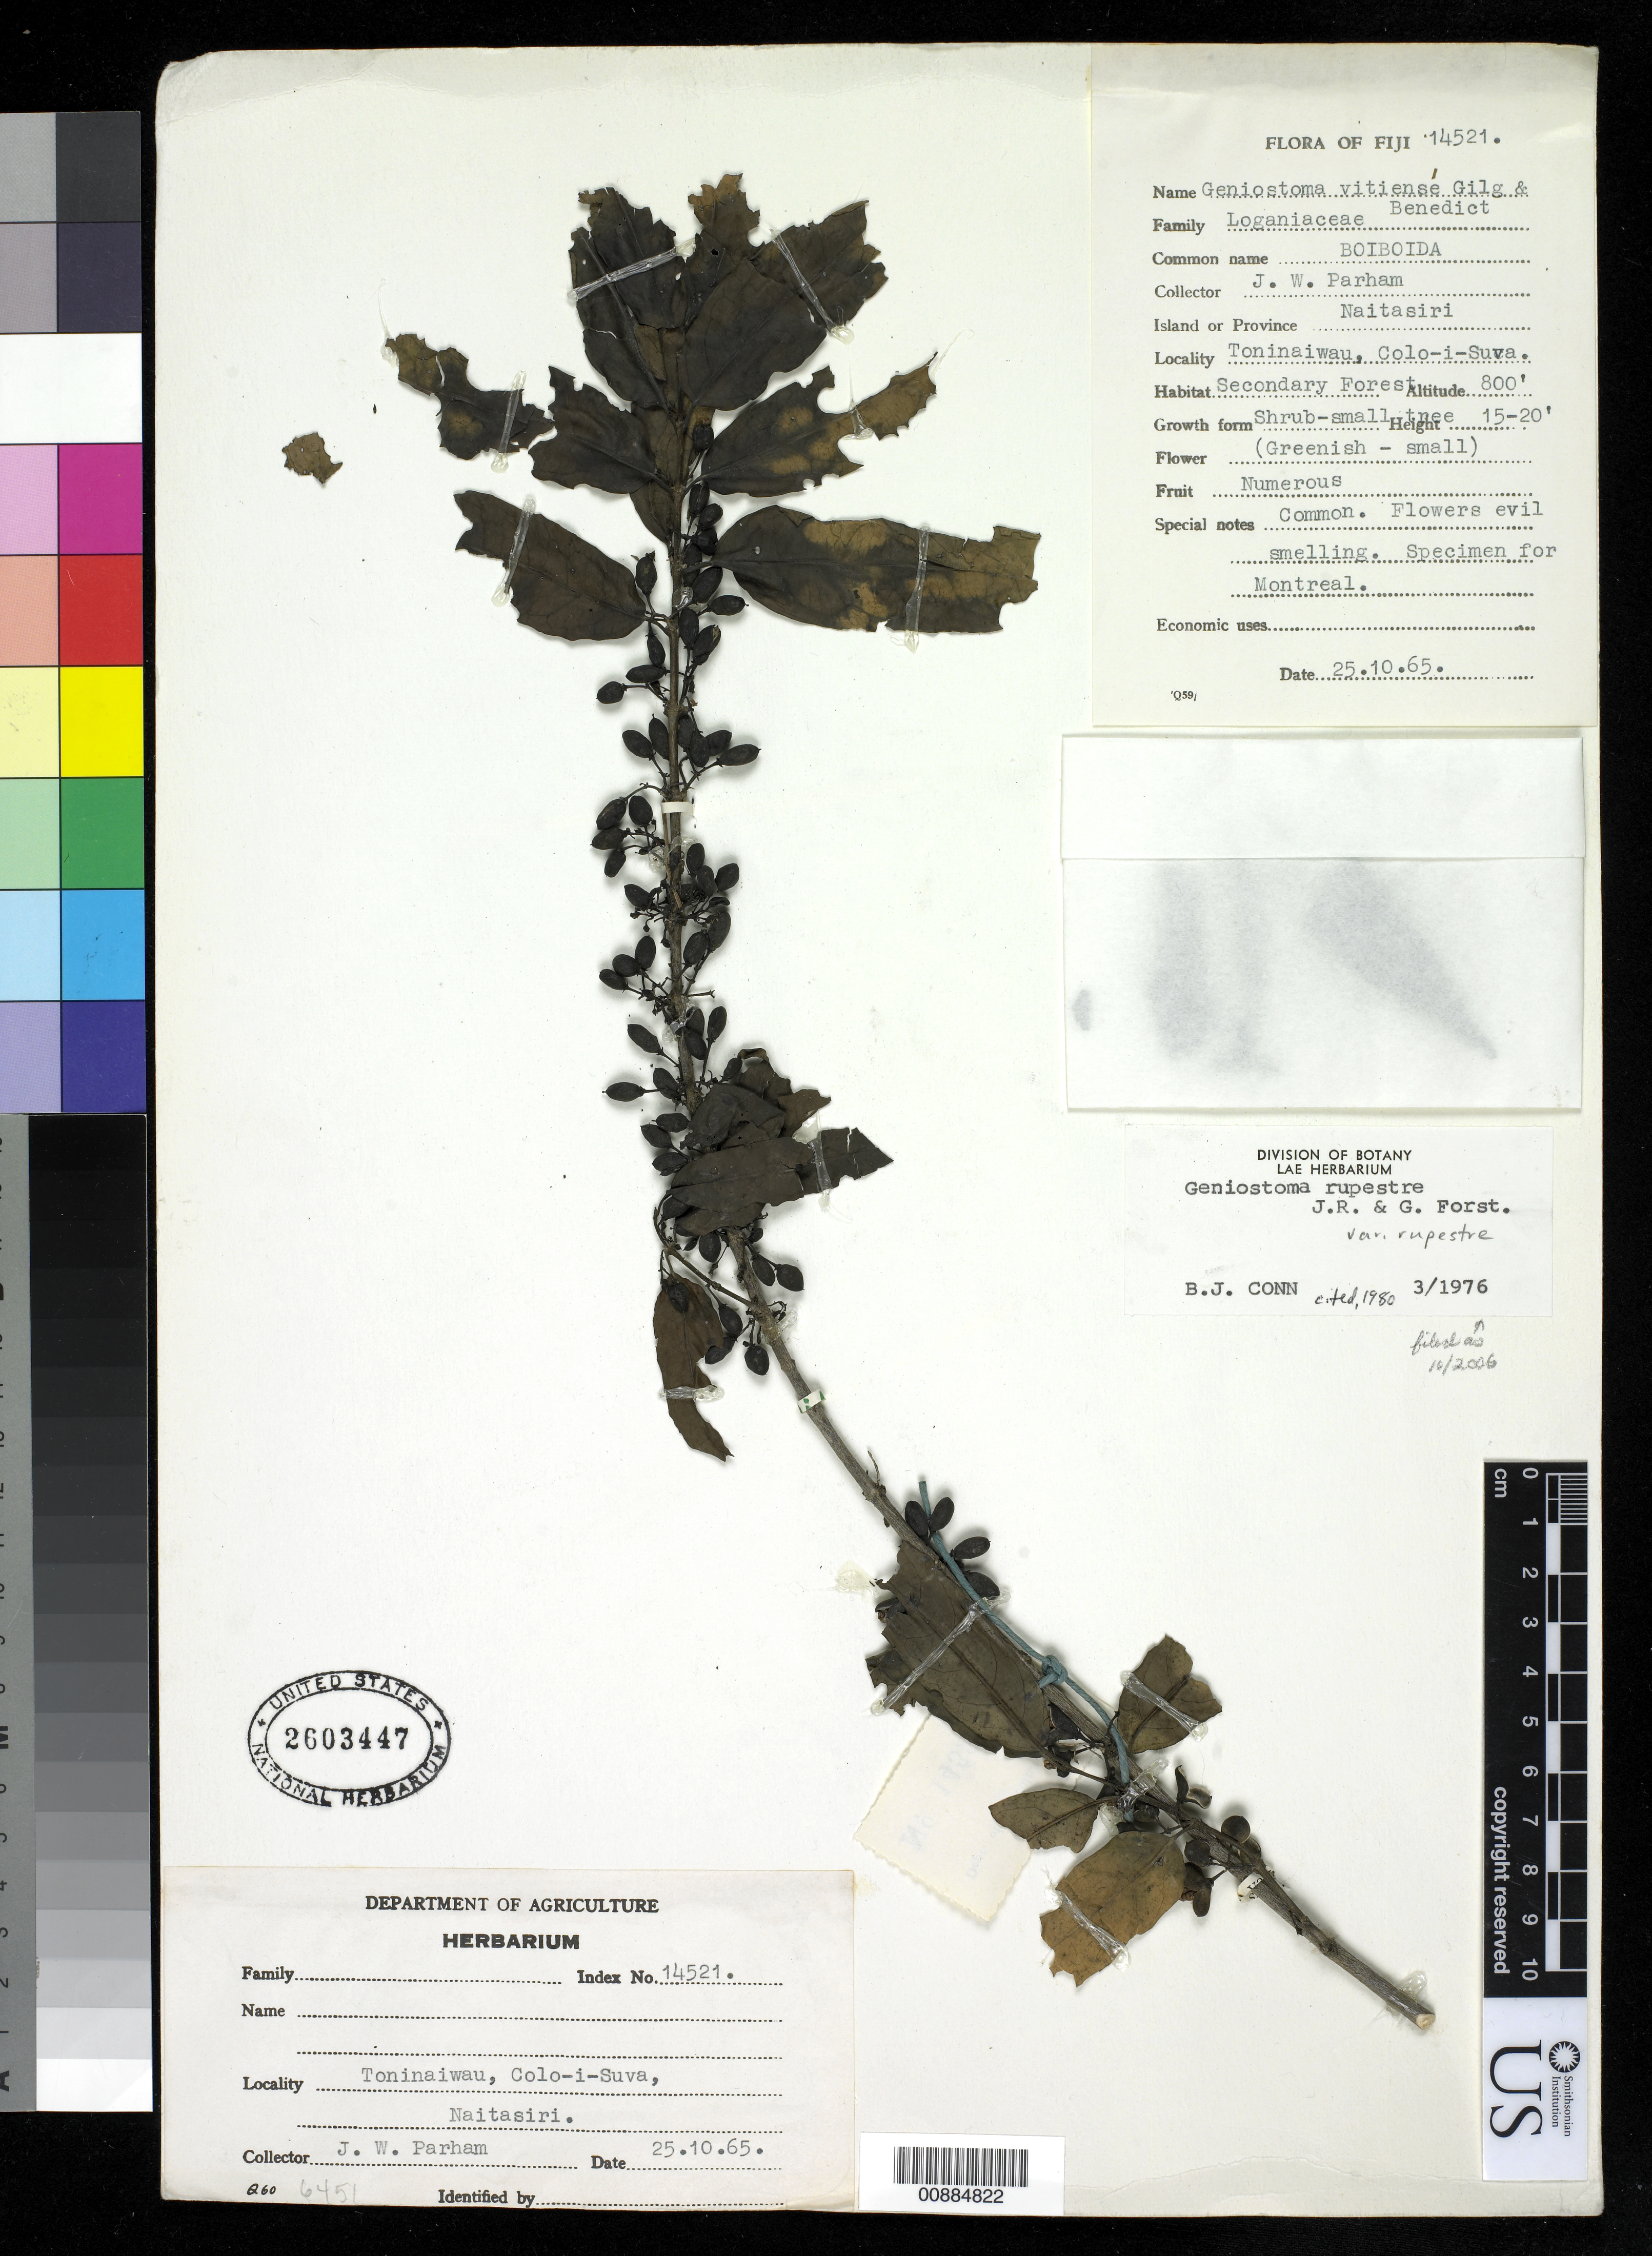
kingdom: Plantae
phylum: Tracheophyta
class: Magnoliopsida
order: Gentianales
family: Loganiaceae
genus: Geniostoma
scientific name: Geniostoma rupestre var. rupestre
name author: J.R. Forst. & G. Forst.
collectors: J. Parham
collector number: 14521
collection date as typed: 25 Oct 1965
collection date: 1965-10-25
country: Fiji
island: Viti Levu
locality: Naitasiri, Toninaiwau, Colo-i-Suva.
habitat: Secondary forest.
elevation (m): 244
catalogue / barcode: US 2603447